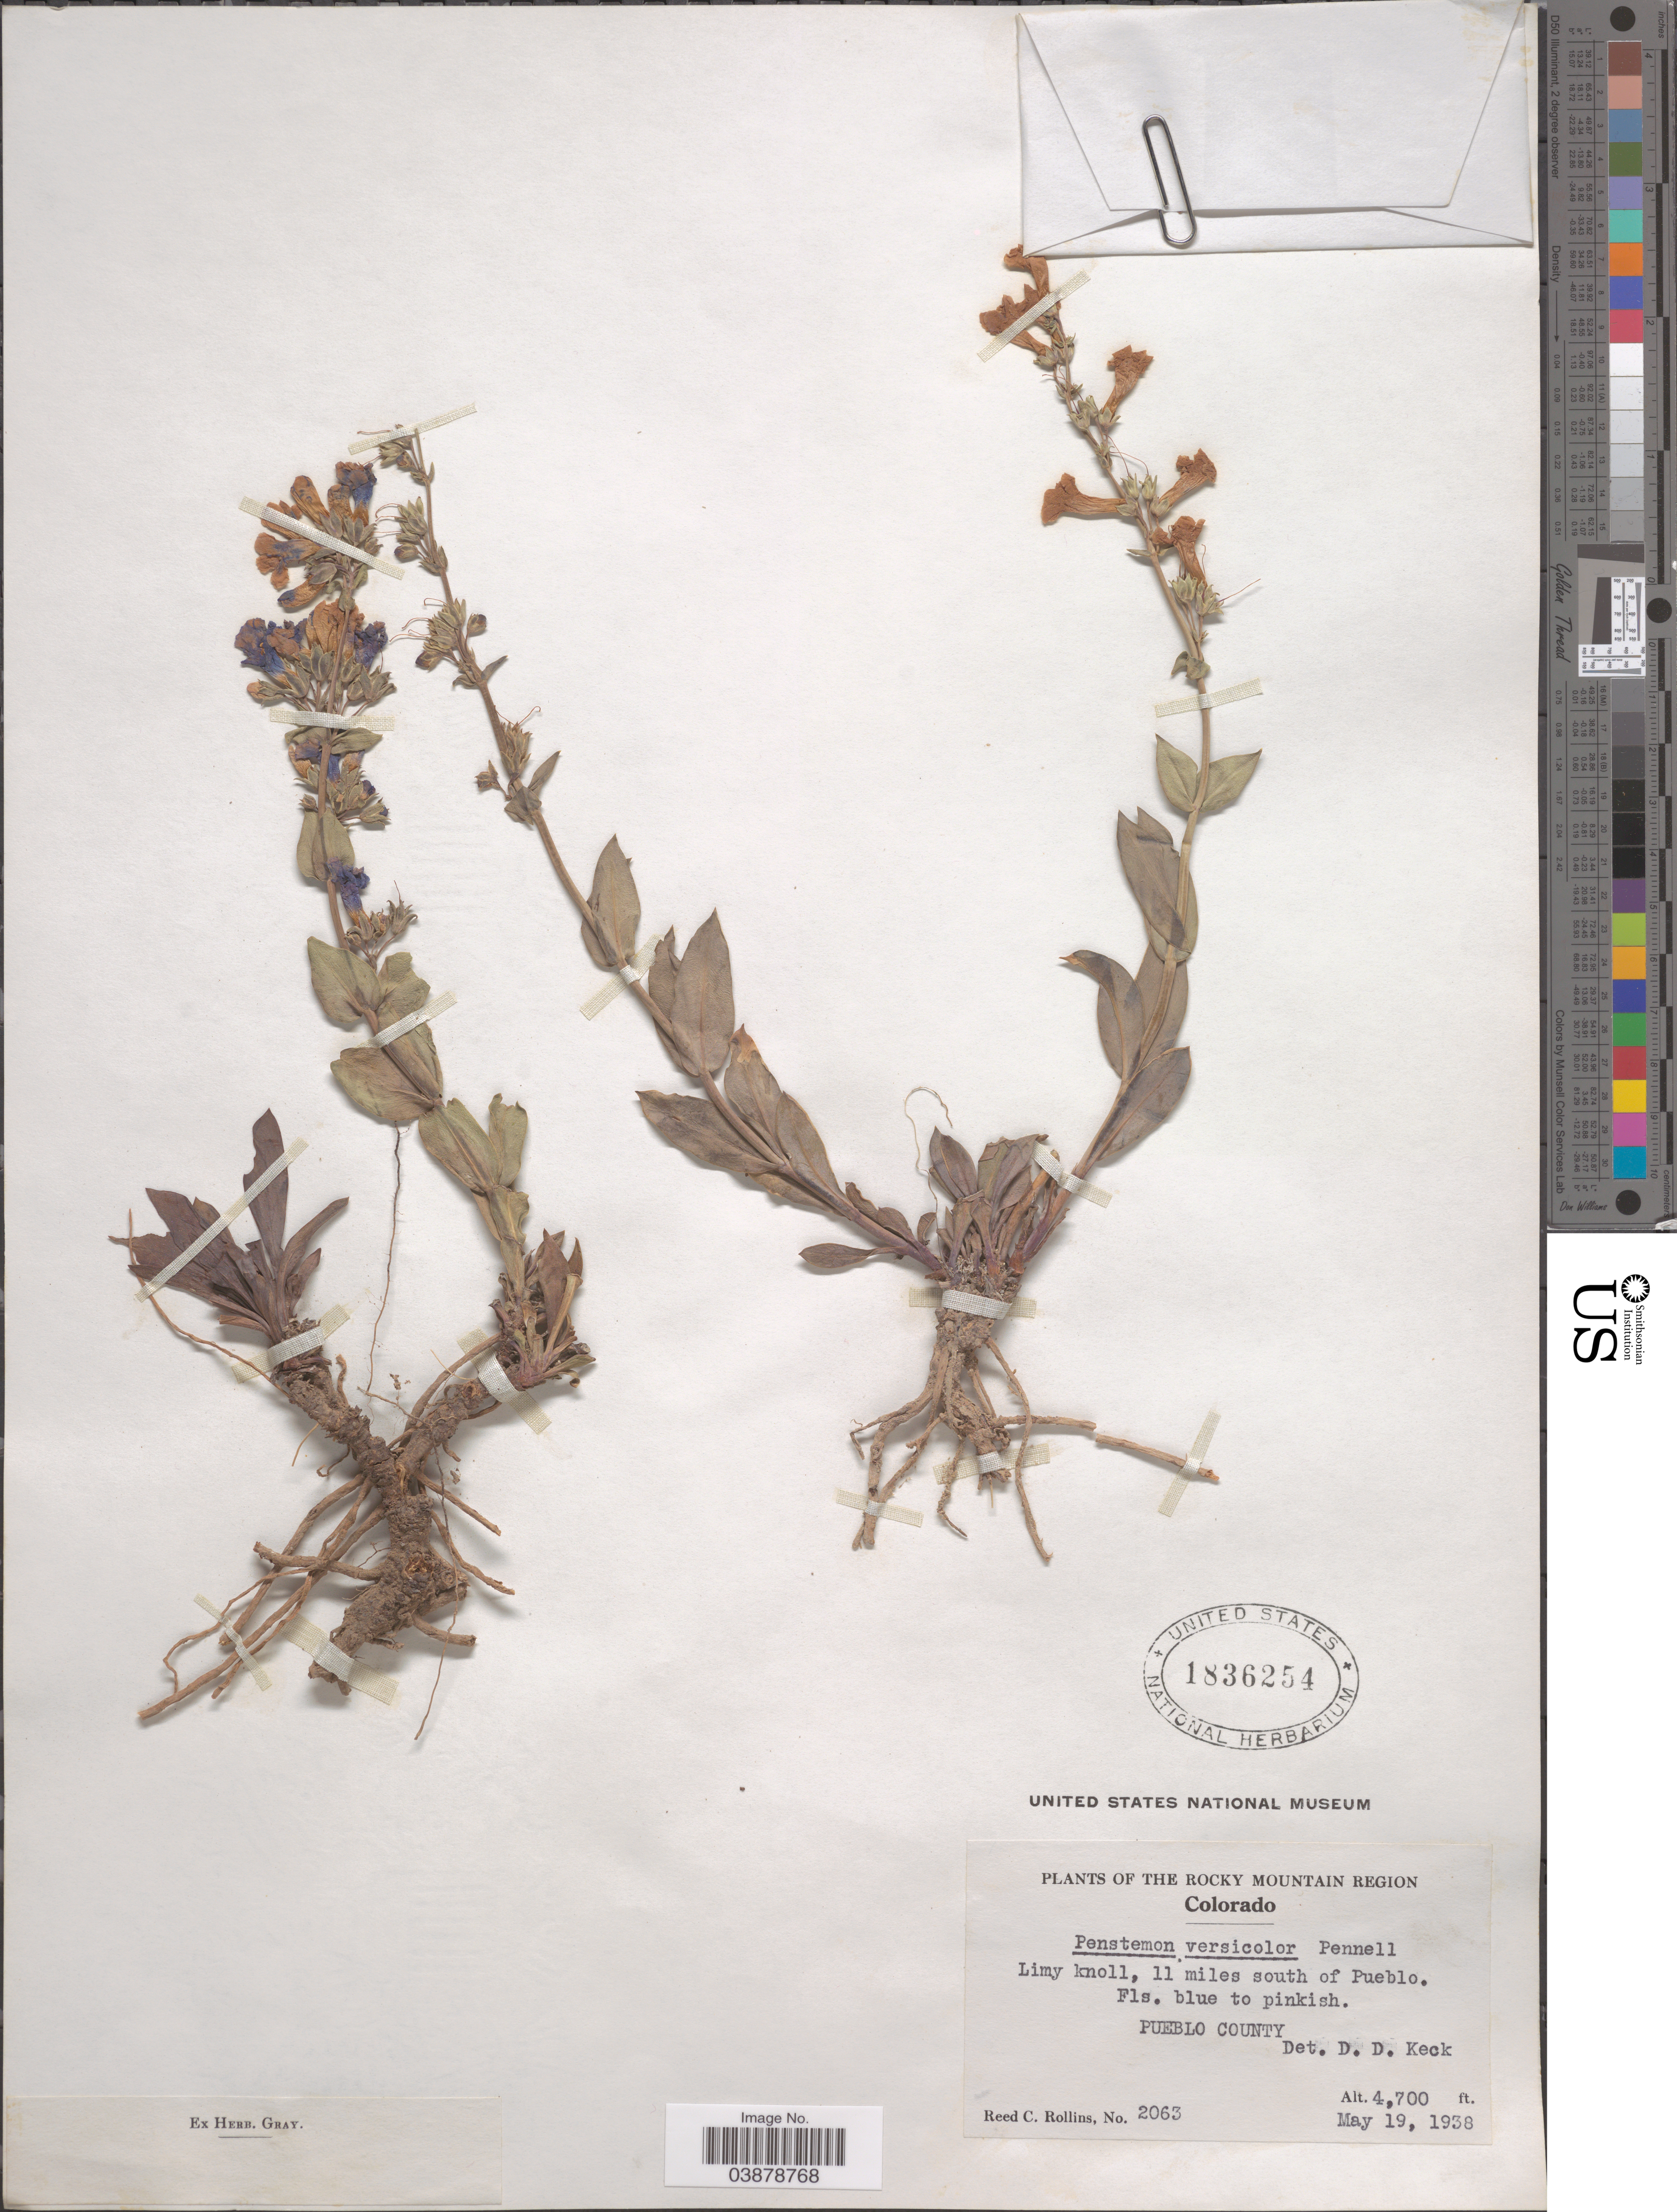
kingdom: Plantae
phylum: Tracheophyta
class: Magnoliopsida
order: Lamiales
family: Plantaginaceae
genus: Penstemon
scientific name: Penstemon versicolor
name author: Pennell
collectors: R. C. Rollins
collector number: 2063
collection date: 1938-05-19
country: United States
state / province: Colorado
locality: Rocky Mountain Region. 11 miles south of Pueblo. Pueblo County.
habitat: limy knoll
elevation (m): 1433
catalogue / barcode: US 1836254